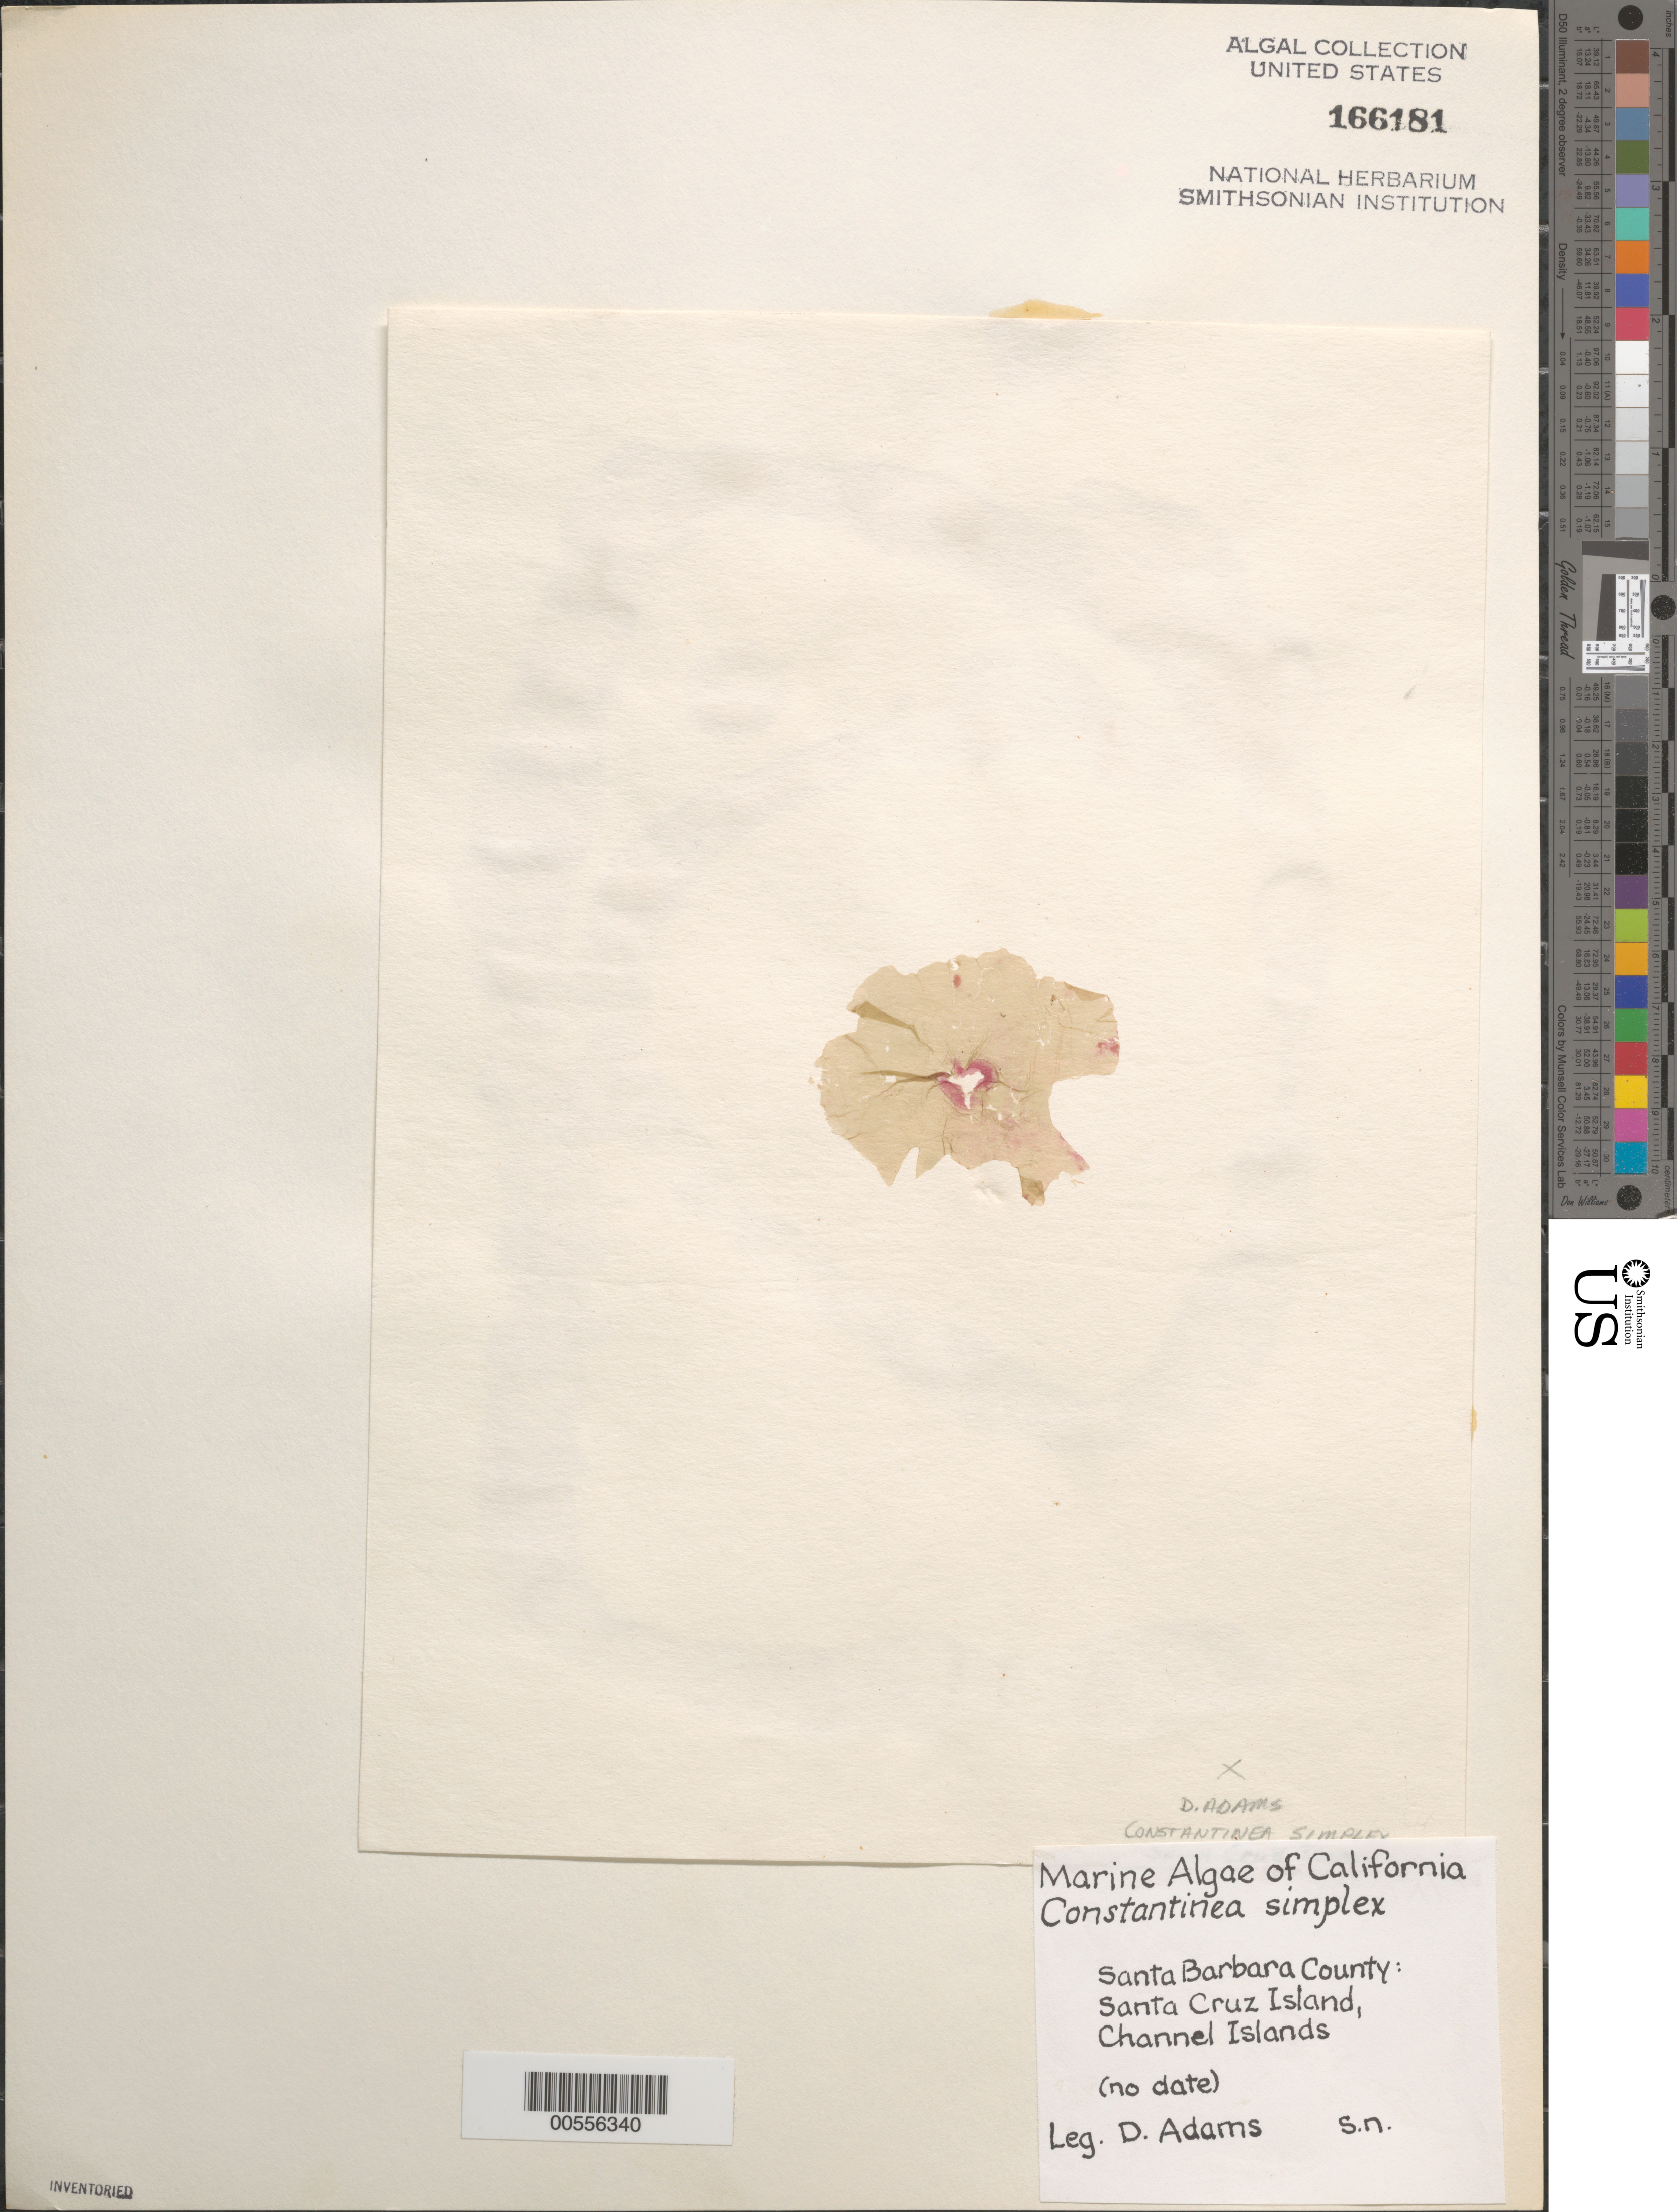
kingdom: Plantae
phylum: Rhodophyta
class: Florideophyceae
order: Gigartinales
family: Dumontiaceae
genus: Constantinea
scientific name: Constantinea simplex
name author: Setch.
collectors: D. Adams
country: United States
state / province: California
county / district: Santa Barbara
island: Santa Cruz Island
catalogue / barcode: US 166181